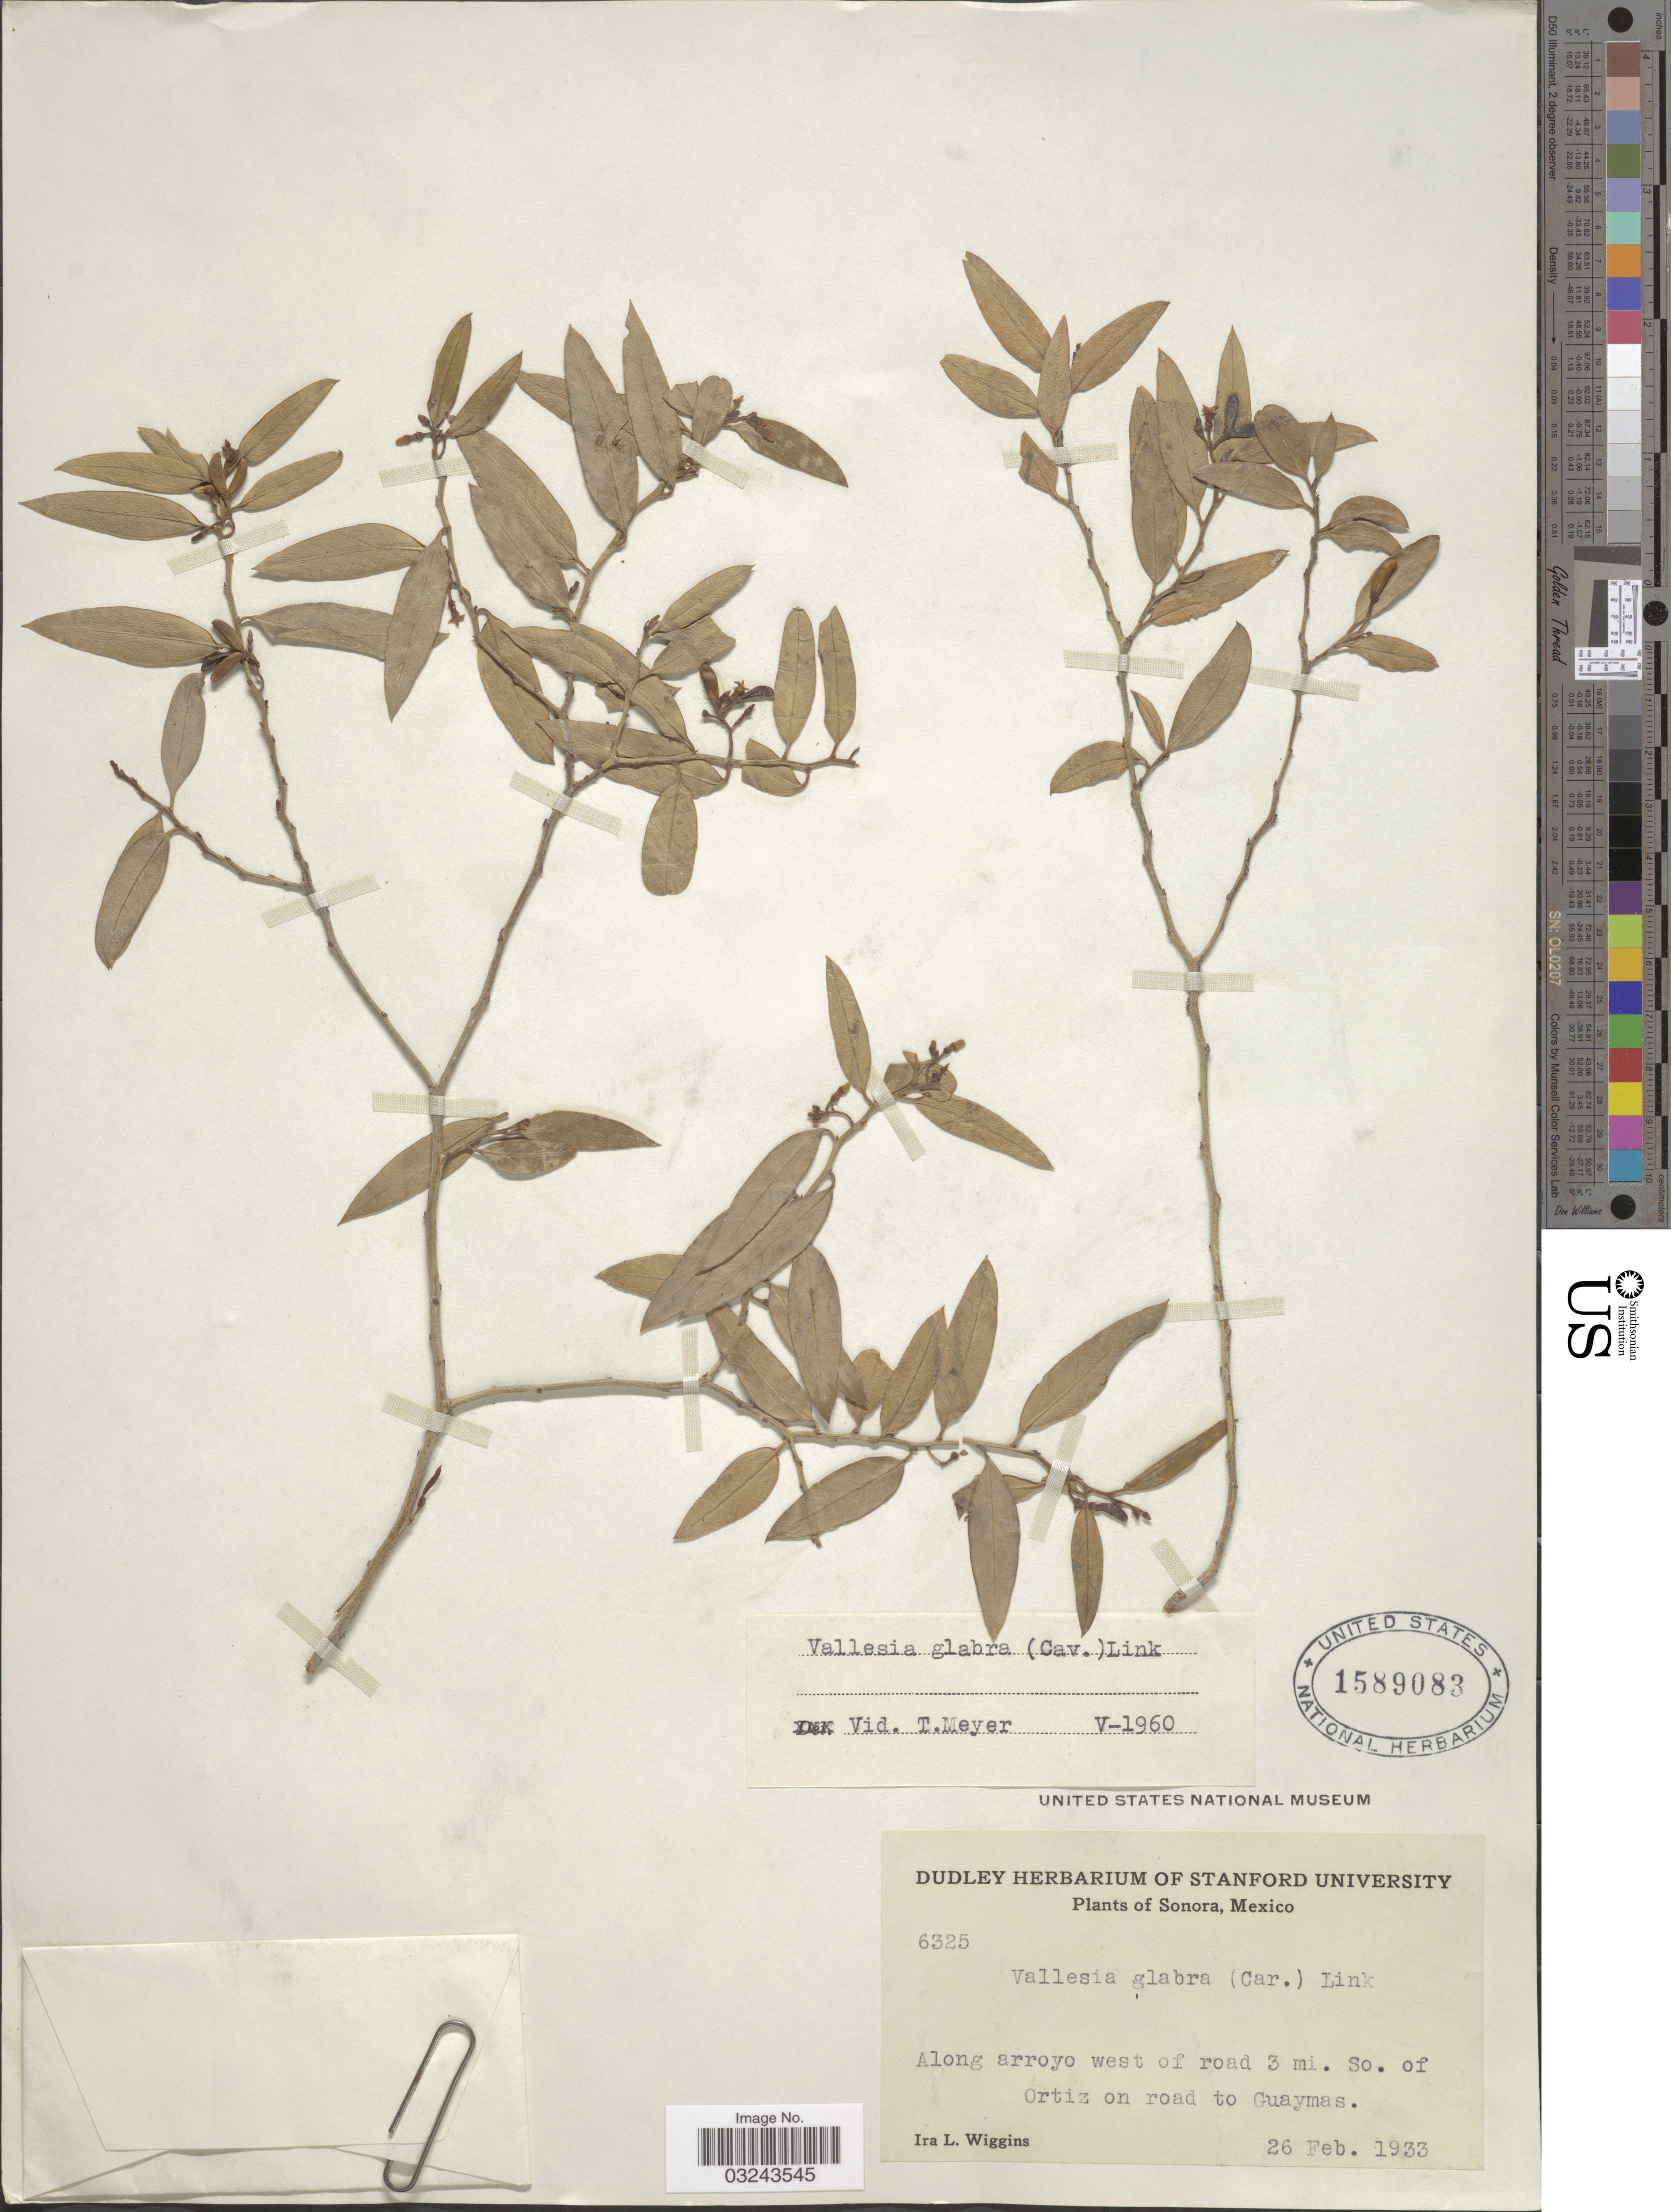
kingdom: Plantae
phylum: Tracheophyta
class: Magnoliopsida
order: Gentianales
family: Apocynaceae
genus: Vallesia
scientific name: Vallesia glabra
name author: (Cav.) Link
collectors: I. L. Wiggins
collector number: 6325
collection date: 1933-02-26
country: Mexico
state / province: Sonora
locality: Along arroyo west of road 3 mi. SO. of Ortiz on road to Guaymas.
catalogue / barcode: US 1589083